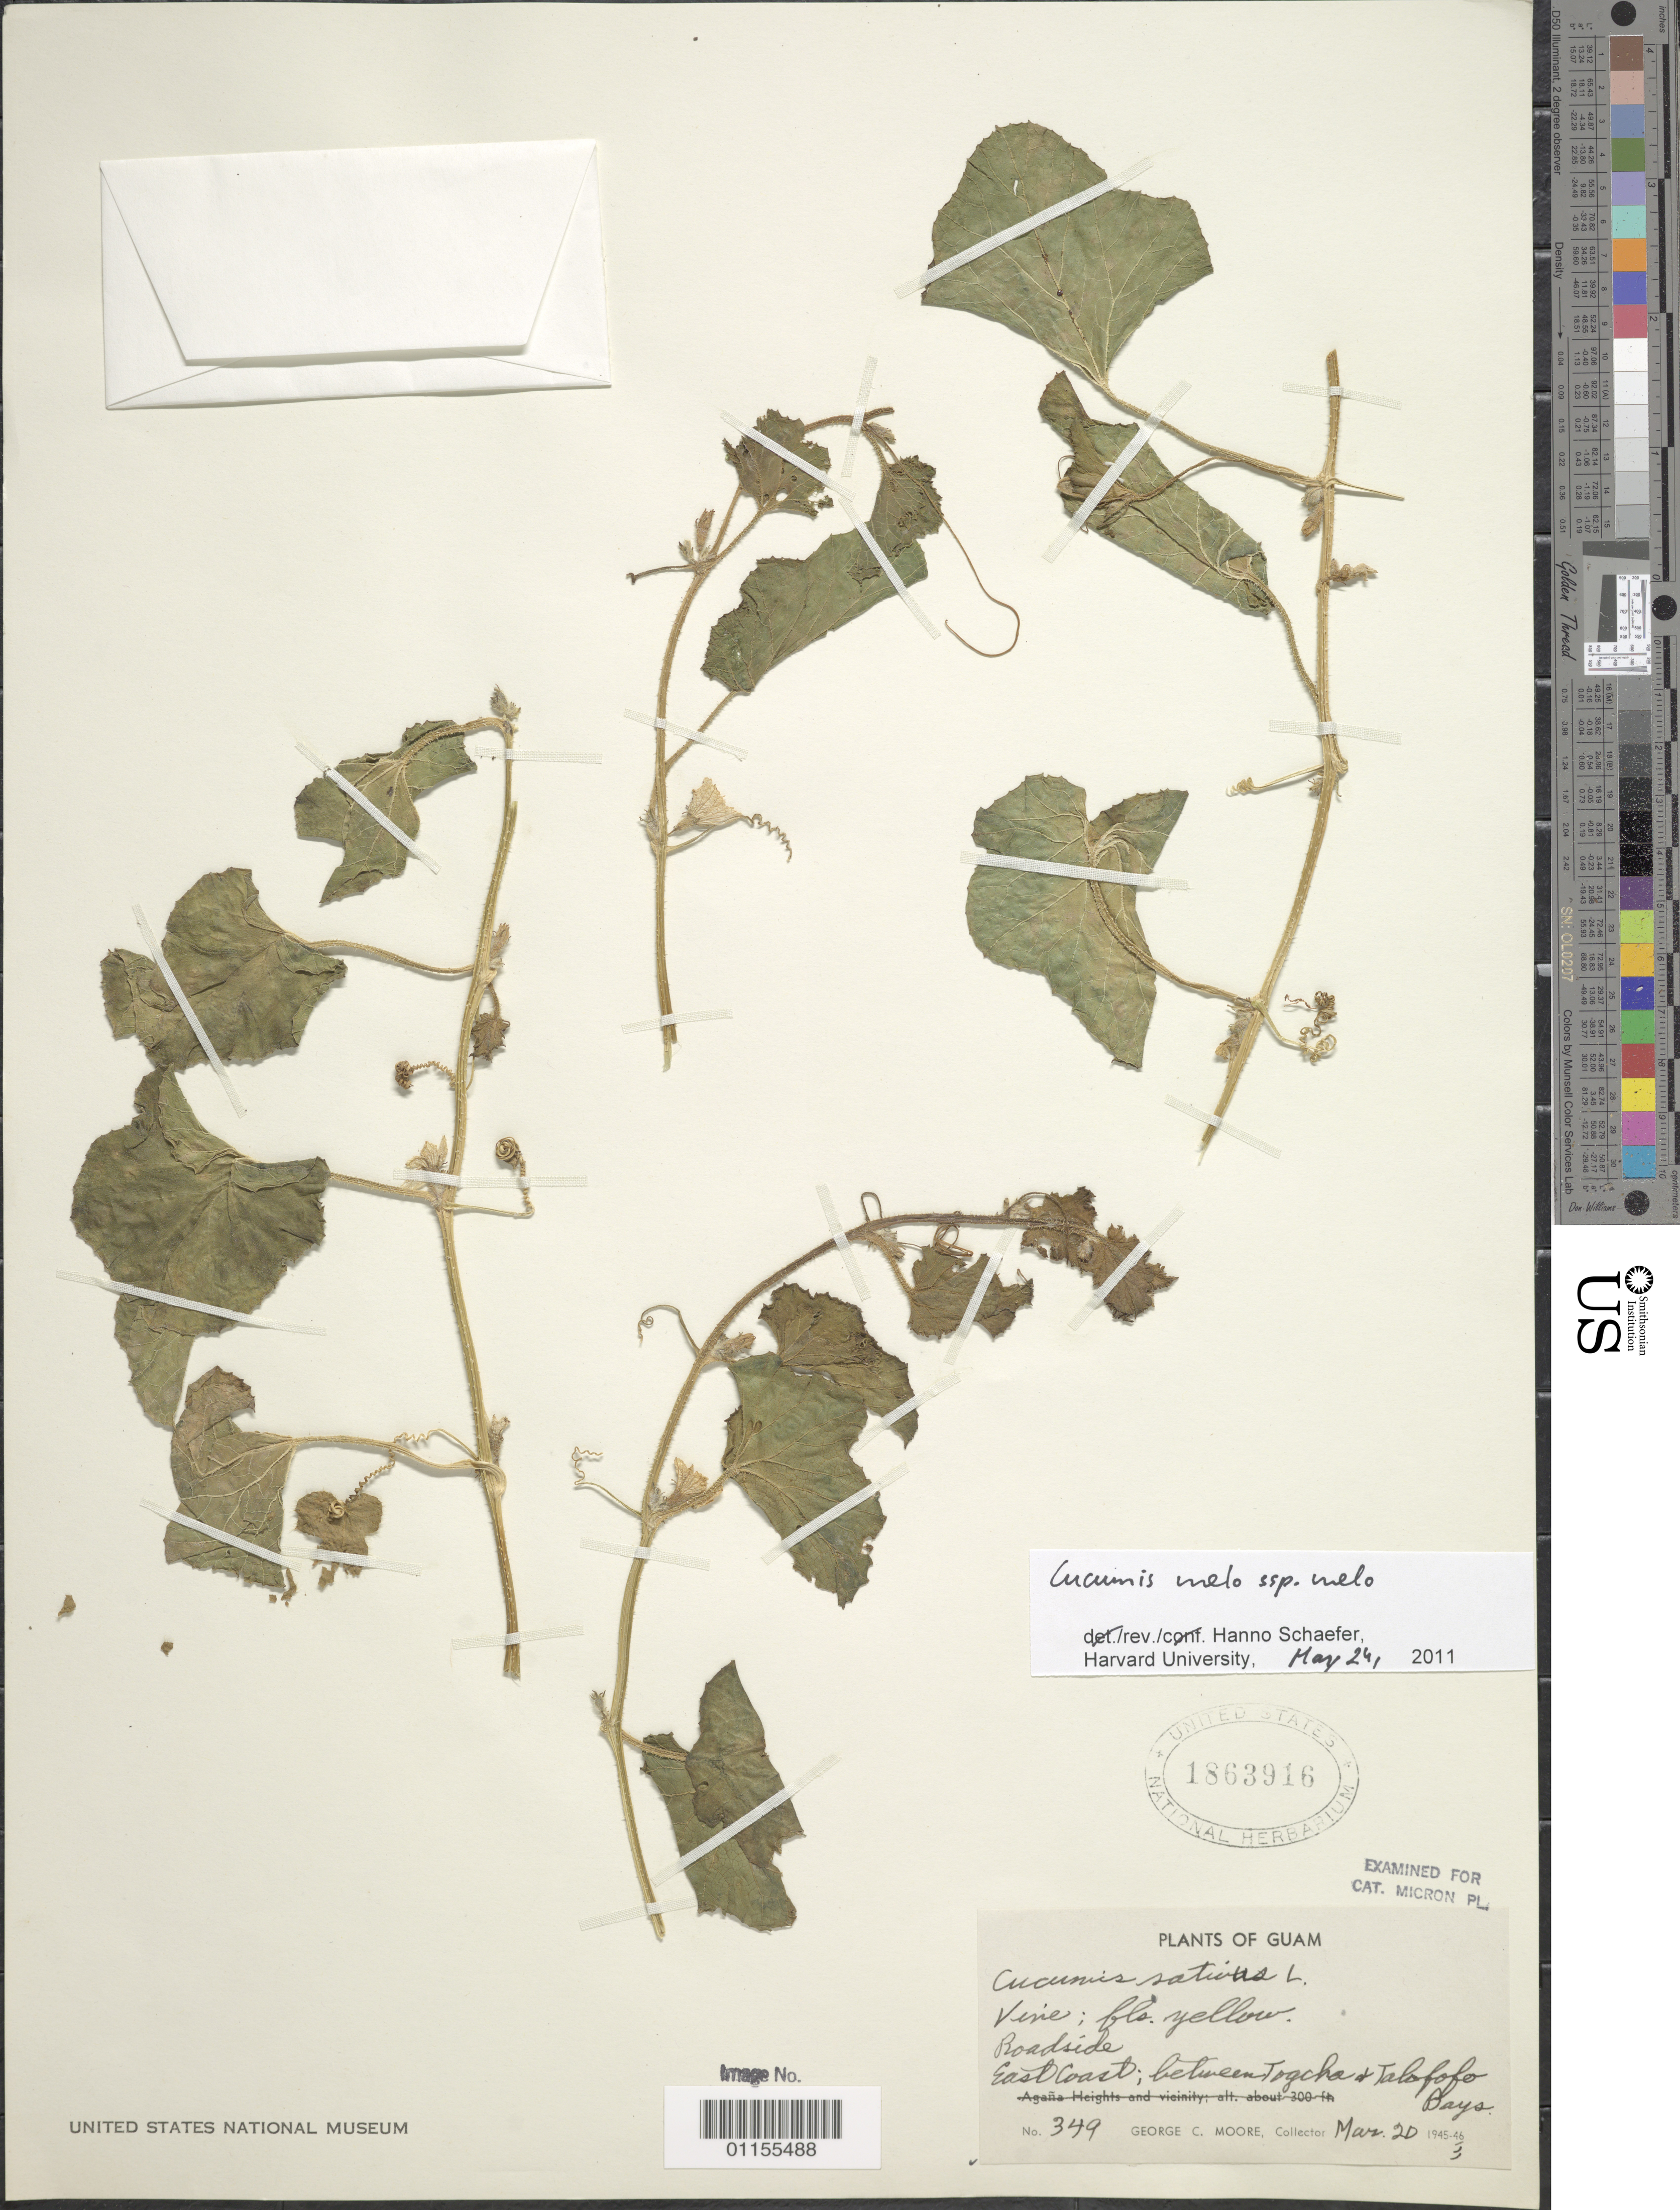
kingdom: Plantae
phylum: Tracheophyta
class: Magnoliopsida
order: Cucurbitales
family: Cucurbitaceae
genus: Cucumis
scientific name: Cucumis melo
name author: L.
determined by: Schaefer, Hanno, Harvard University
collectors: G. C. Moore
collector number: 349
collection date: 1946-03-20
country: Guam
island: Guam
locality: West coast; between Togcha & Talofofo Bays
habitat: Roadside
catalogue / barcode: US 1863916